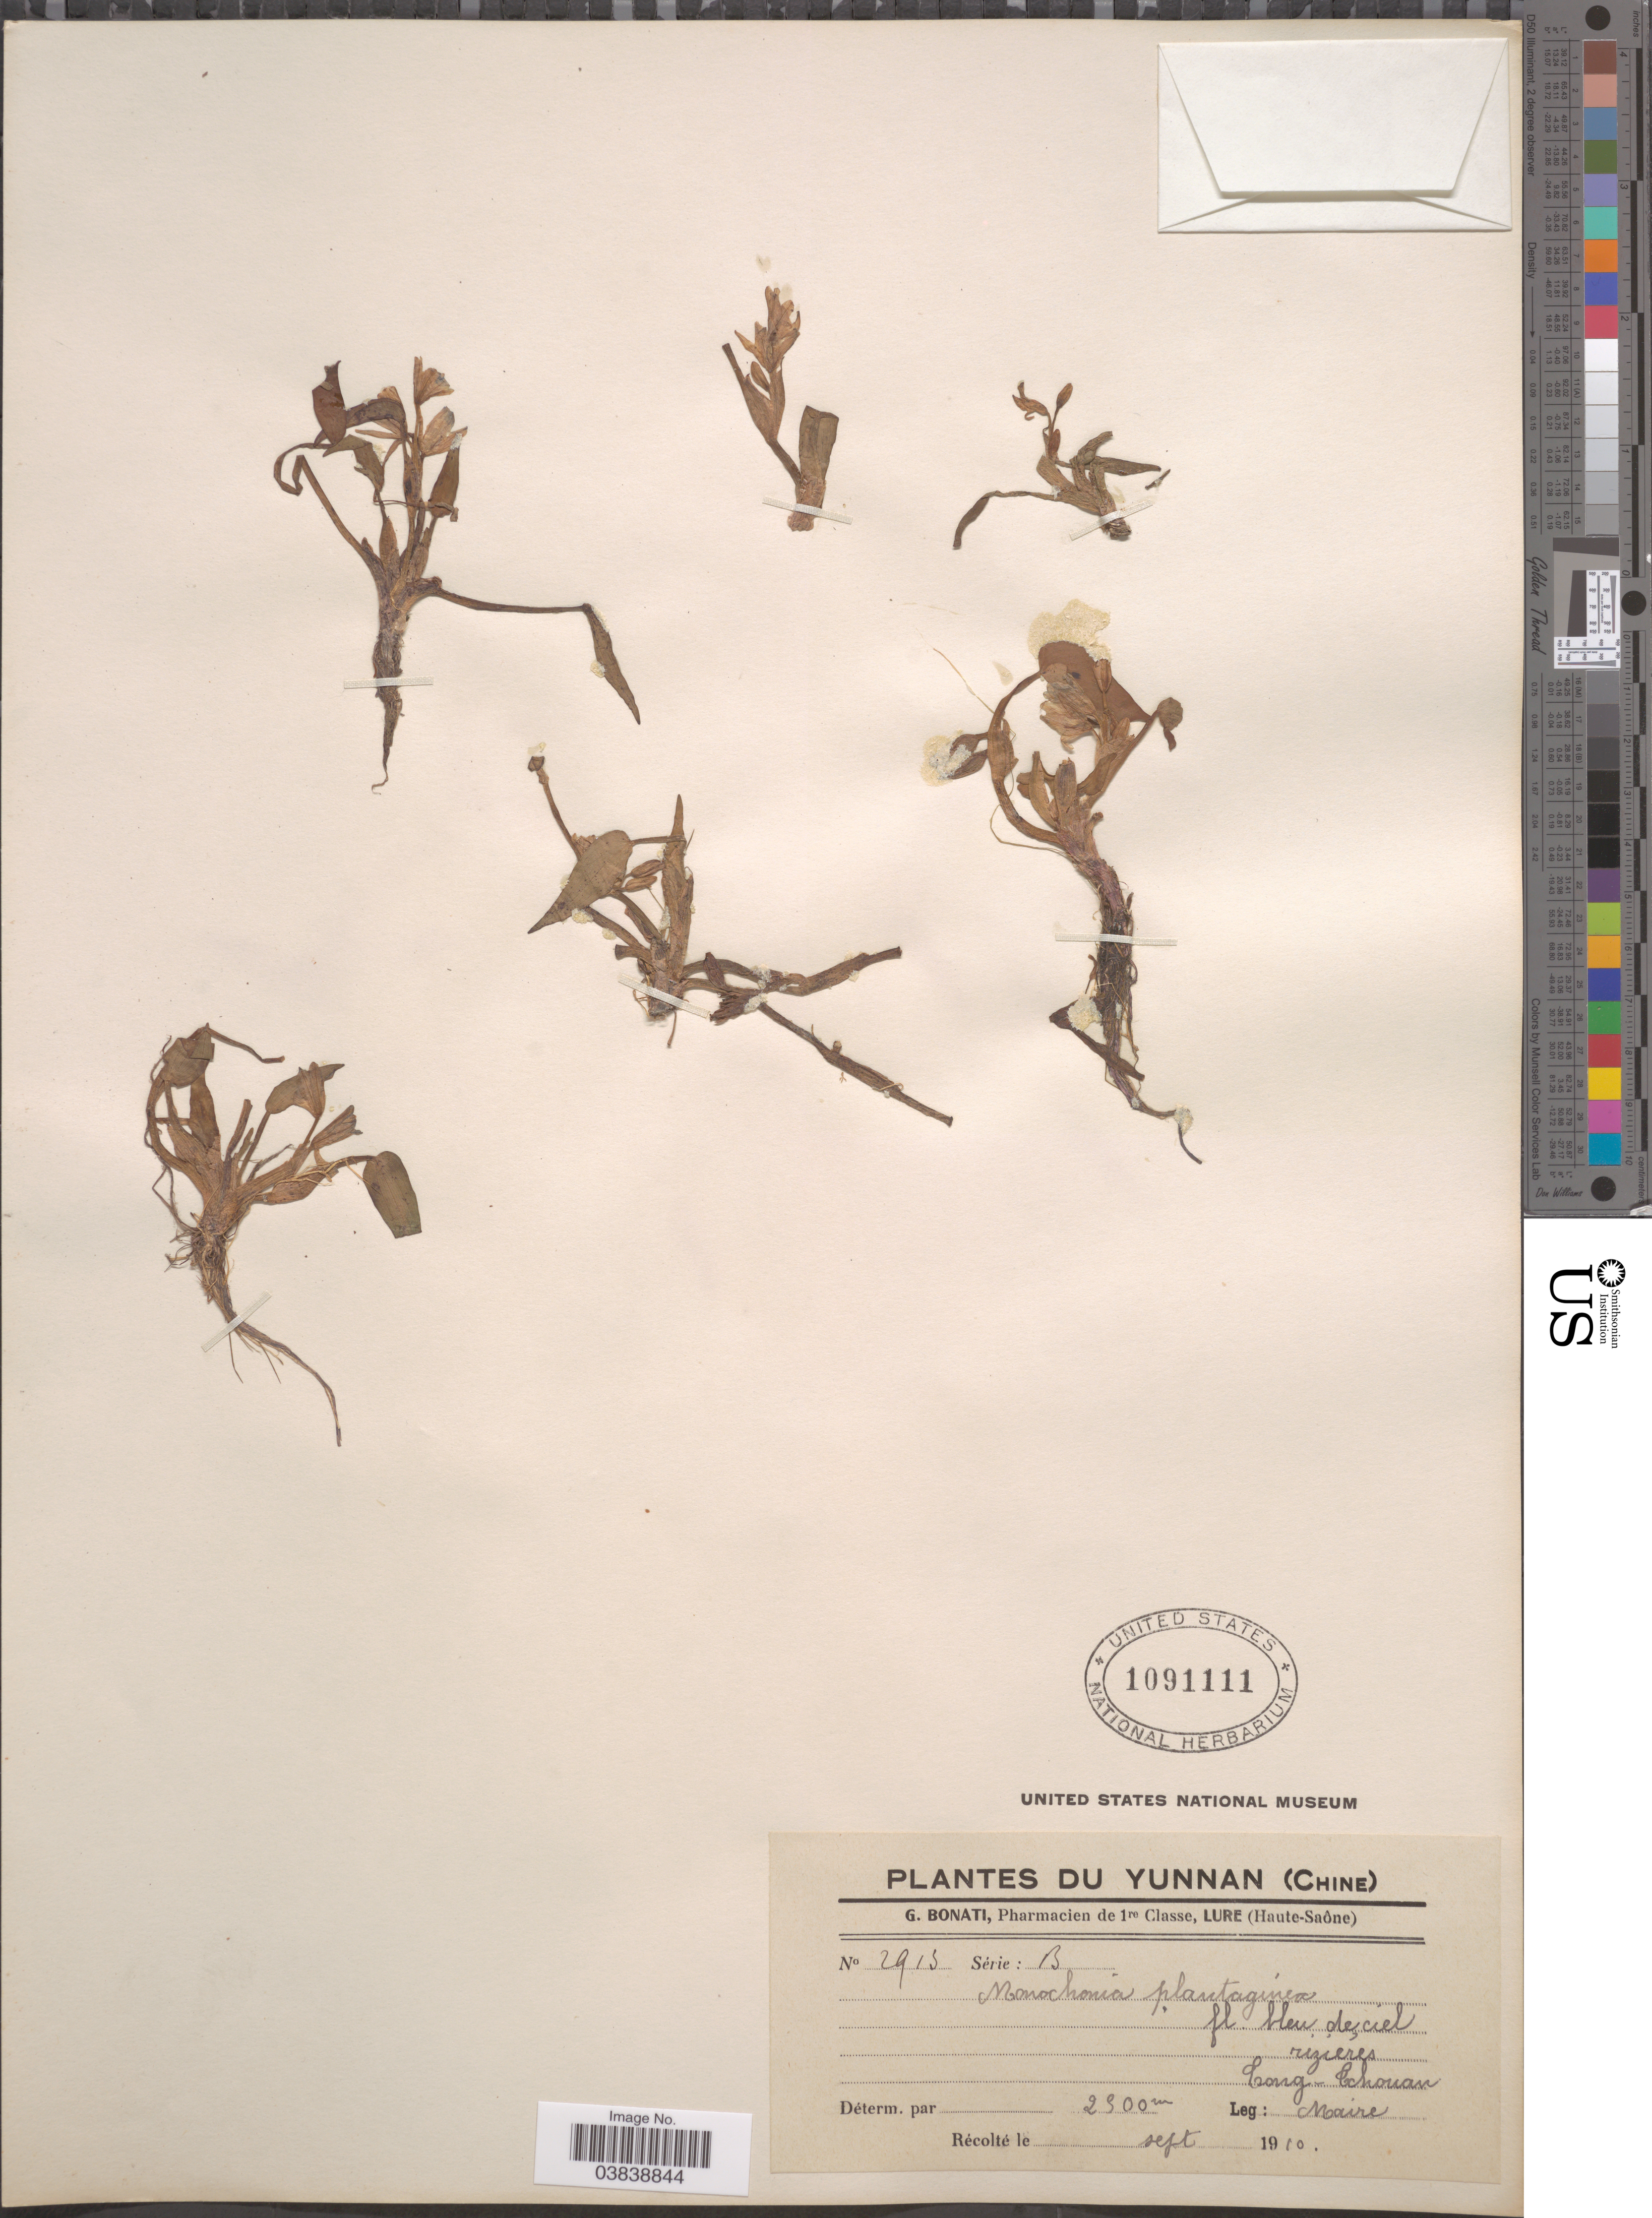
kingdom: Plantae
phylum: Tracheophyta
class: Liliopsida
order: Commelinales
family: Pontederiaceae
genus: Monochoria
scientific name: Monochoria vaginalis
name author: (Burm. f.) C. Presl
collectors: Maire, --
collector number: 2913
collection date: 1910-09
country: China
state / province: Yunnan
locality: Tsong-Tchouan.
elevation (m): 2500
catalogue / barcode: US 1091111